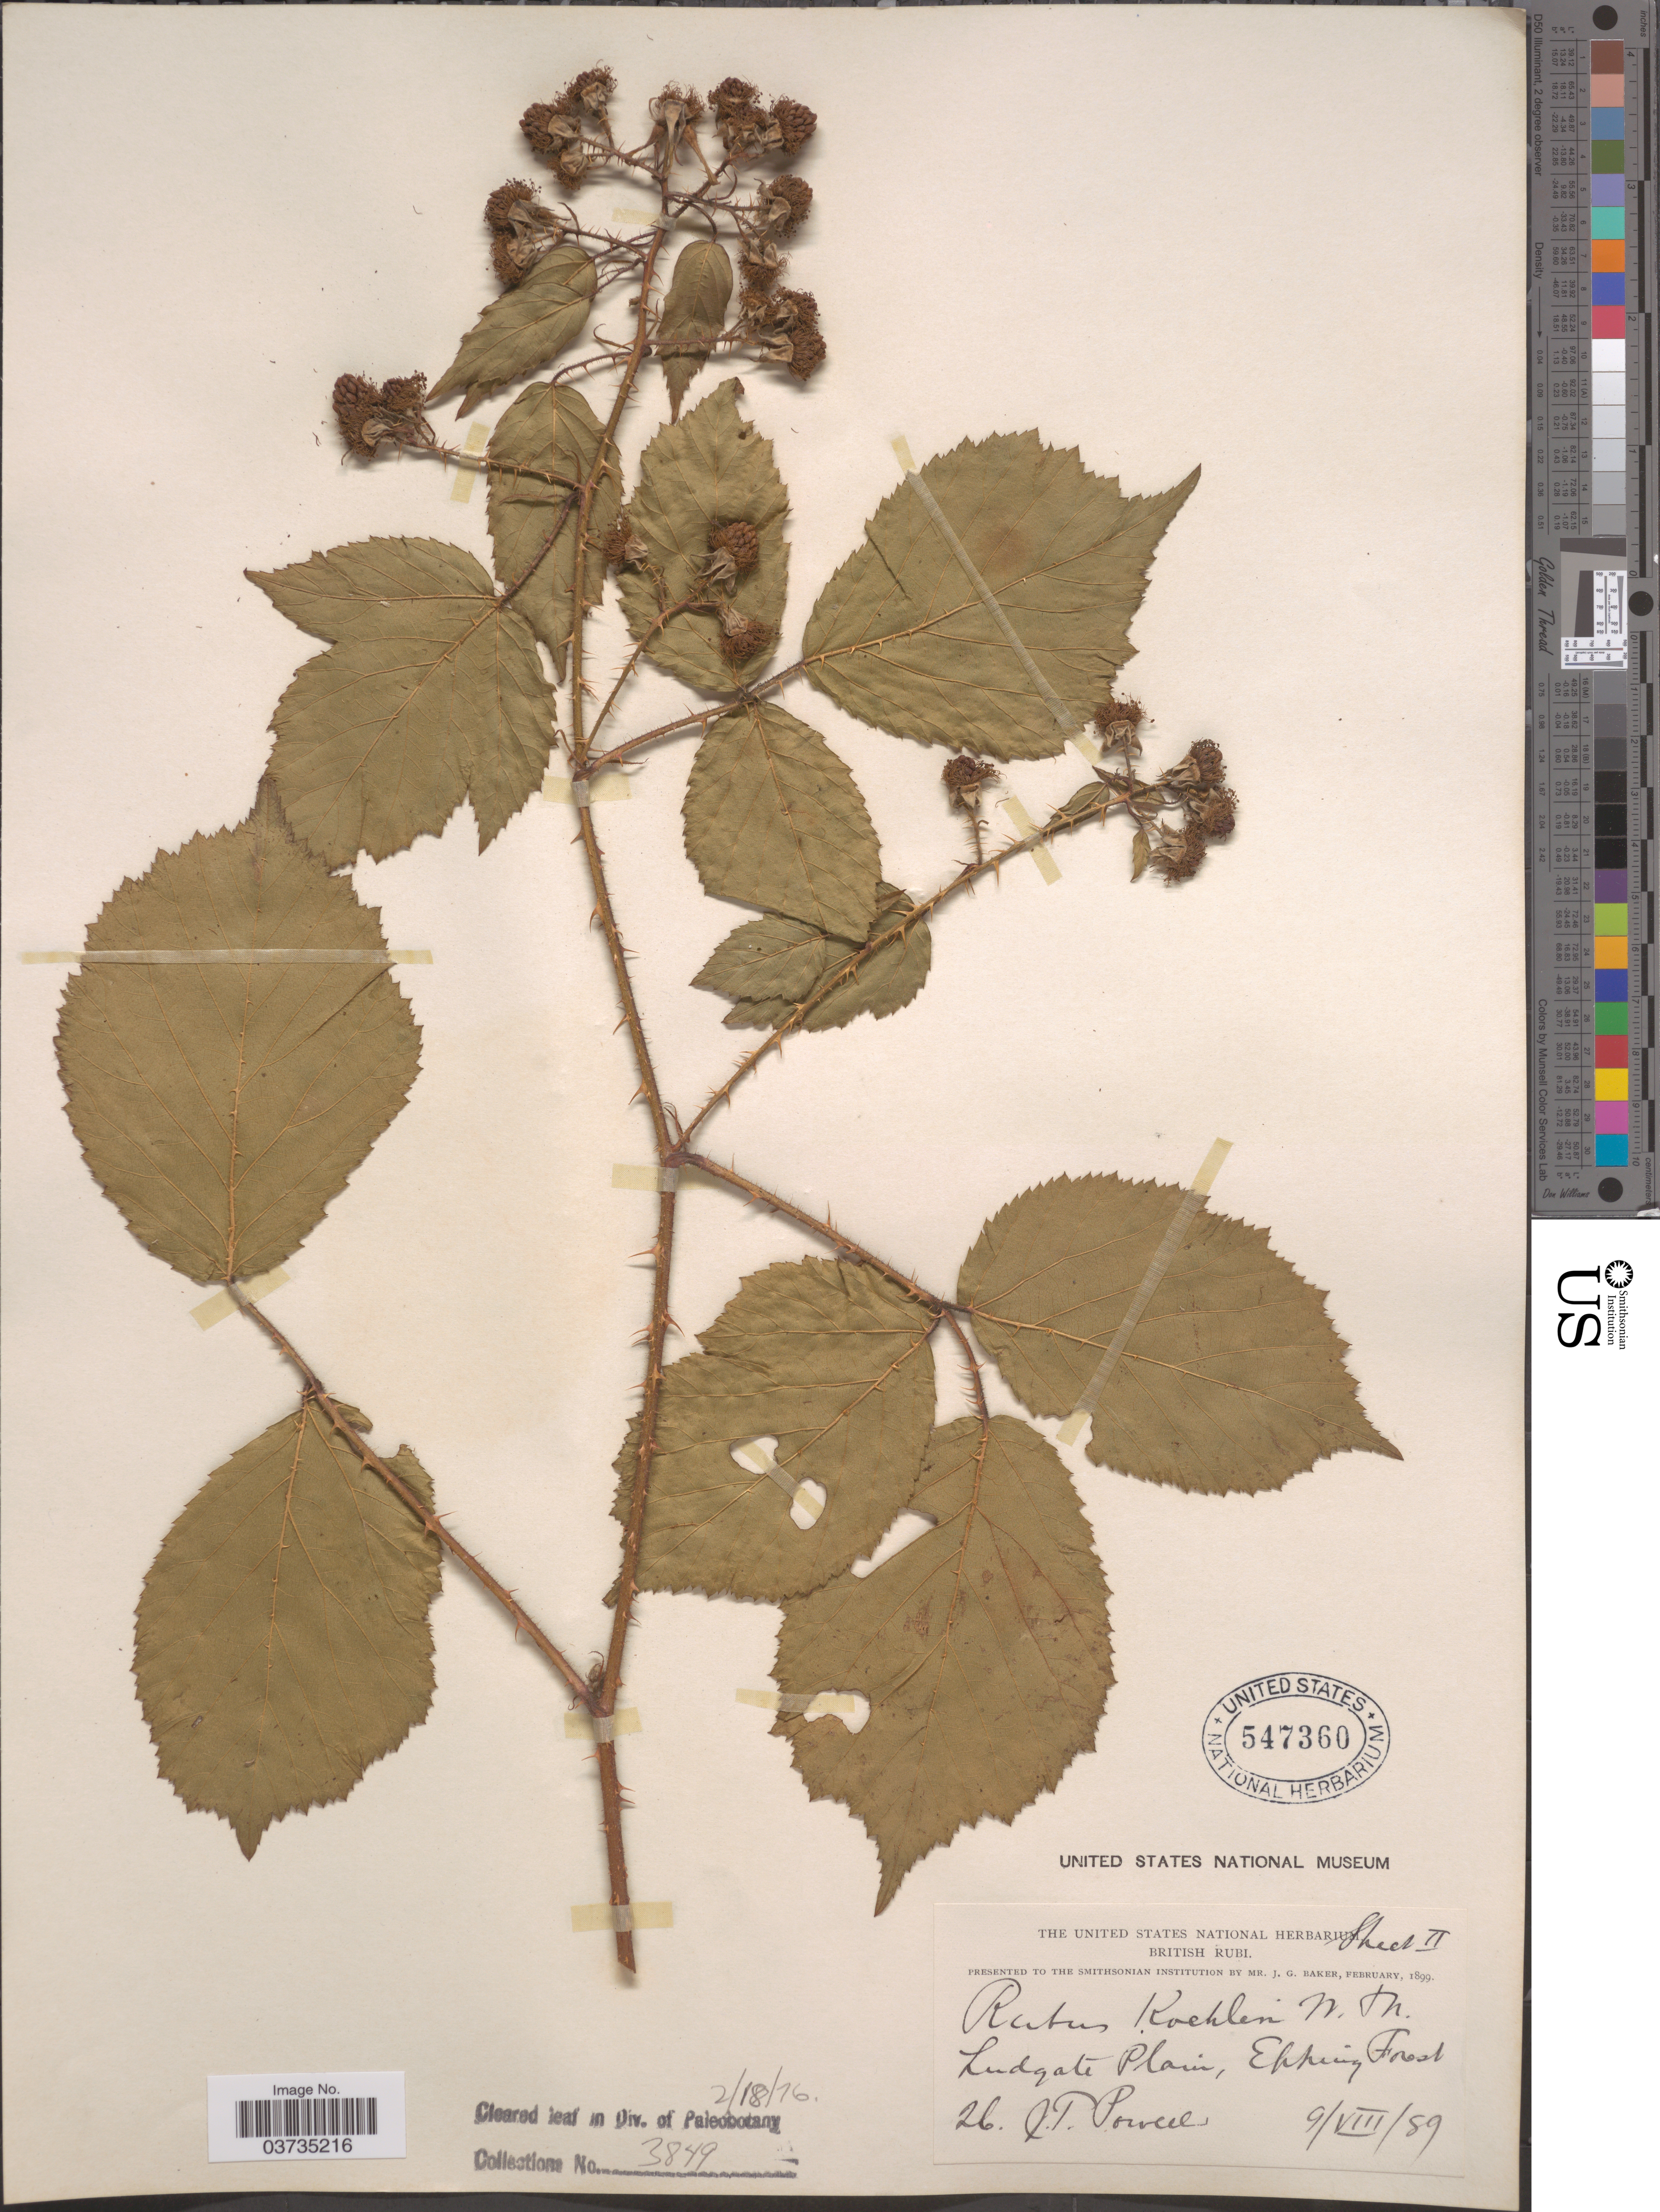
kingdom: Plantae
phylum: Tracheophyta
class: Magnoliopsida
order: Rosales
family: Rosaceae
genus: Rubus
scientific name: Rubus tardus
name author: W.C.R. Watson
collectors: J. Powell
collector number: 26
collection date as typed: Transcribed d/m/y: 9/8/89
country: United Kingdom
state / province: England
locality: Ludgate Plain, Epping Forest.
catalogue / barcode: US 547360